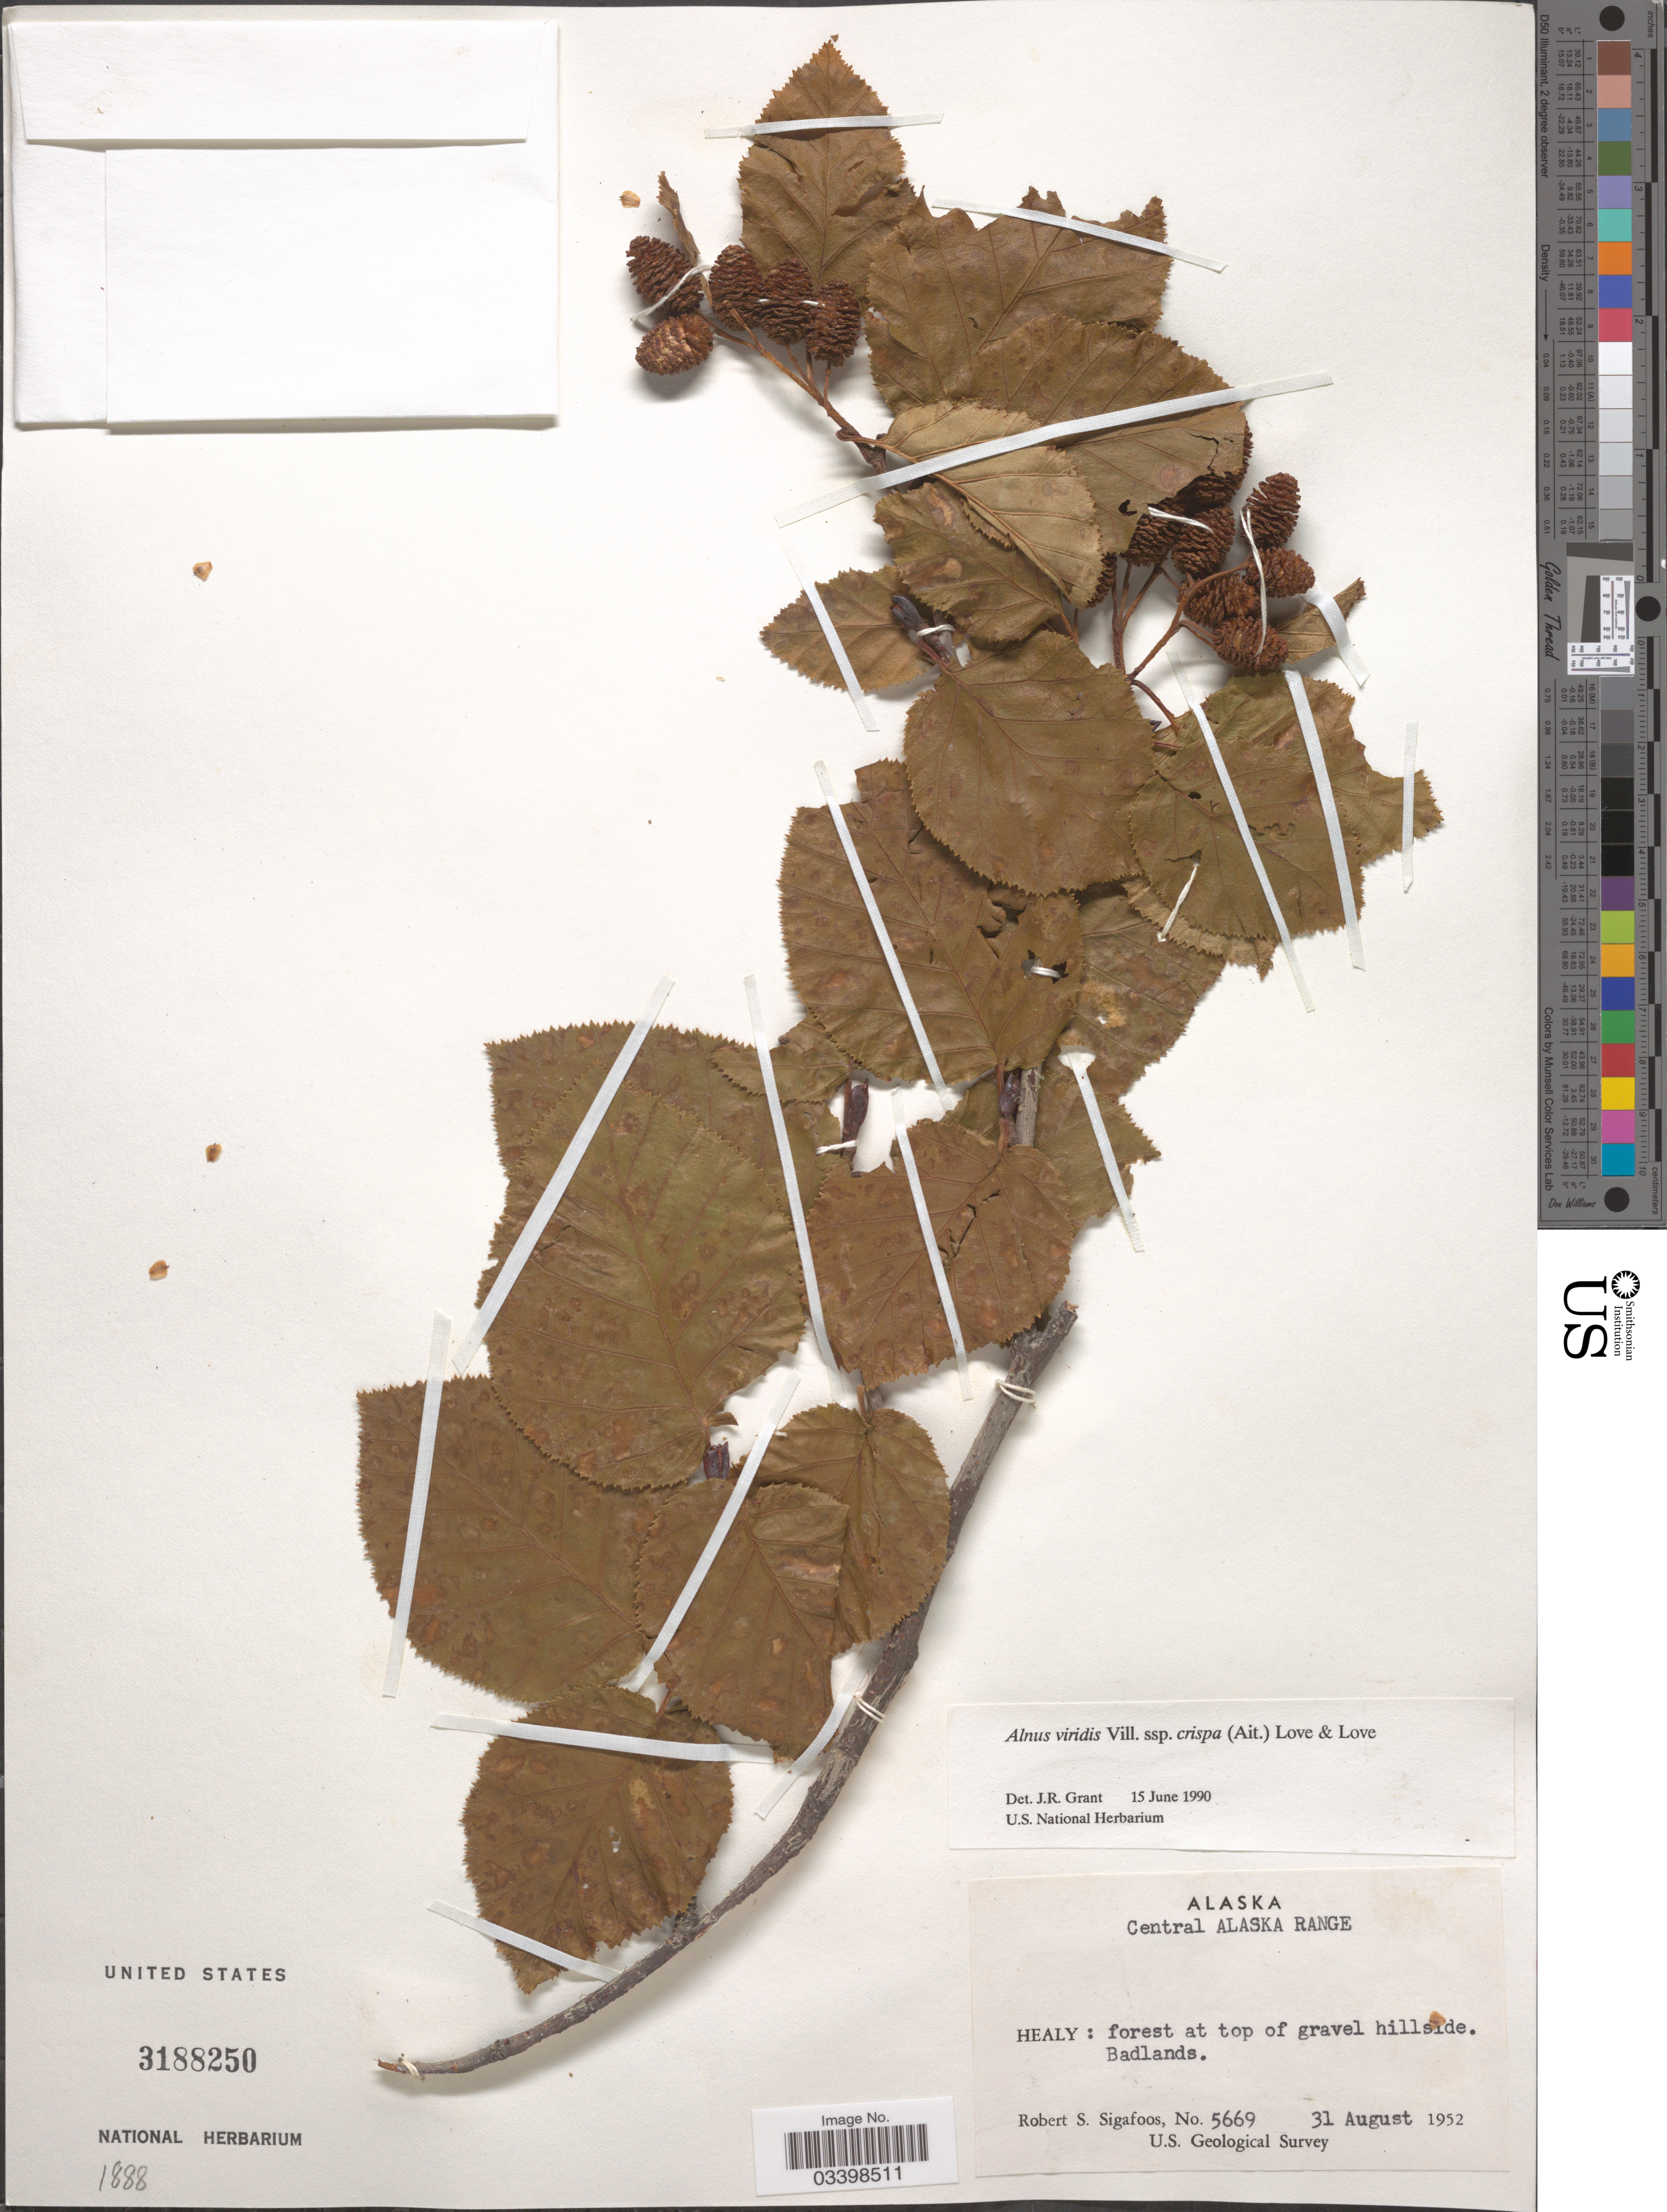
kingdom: Plantae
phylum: Tracheophyta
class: Magnoliopsida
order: Fagales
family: Betulaceae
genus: Alnus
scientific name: Alnus viridis subsp. crispa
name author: (Aiton) Turrill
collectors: R. Sigafoos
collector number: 5669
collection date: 1952-08-31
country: United States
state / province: Alaska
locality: Central Alaska Range. Healy: forest at top of gravel hillside. Badlands.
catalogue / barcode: US 3188250